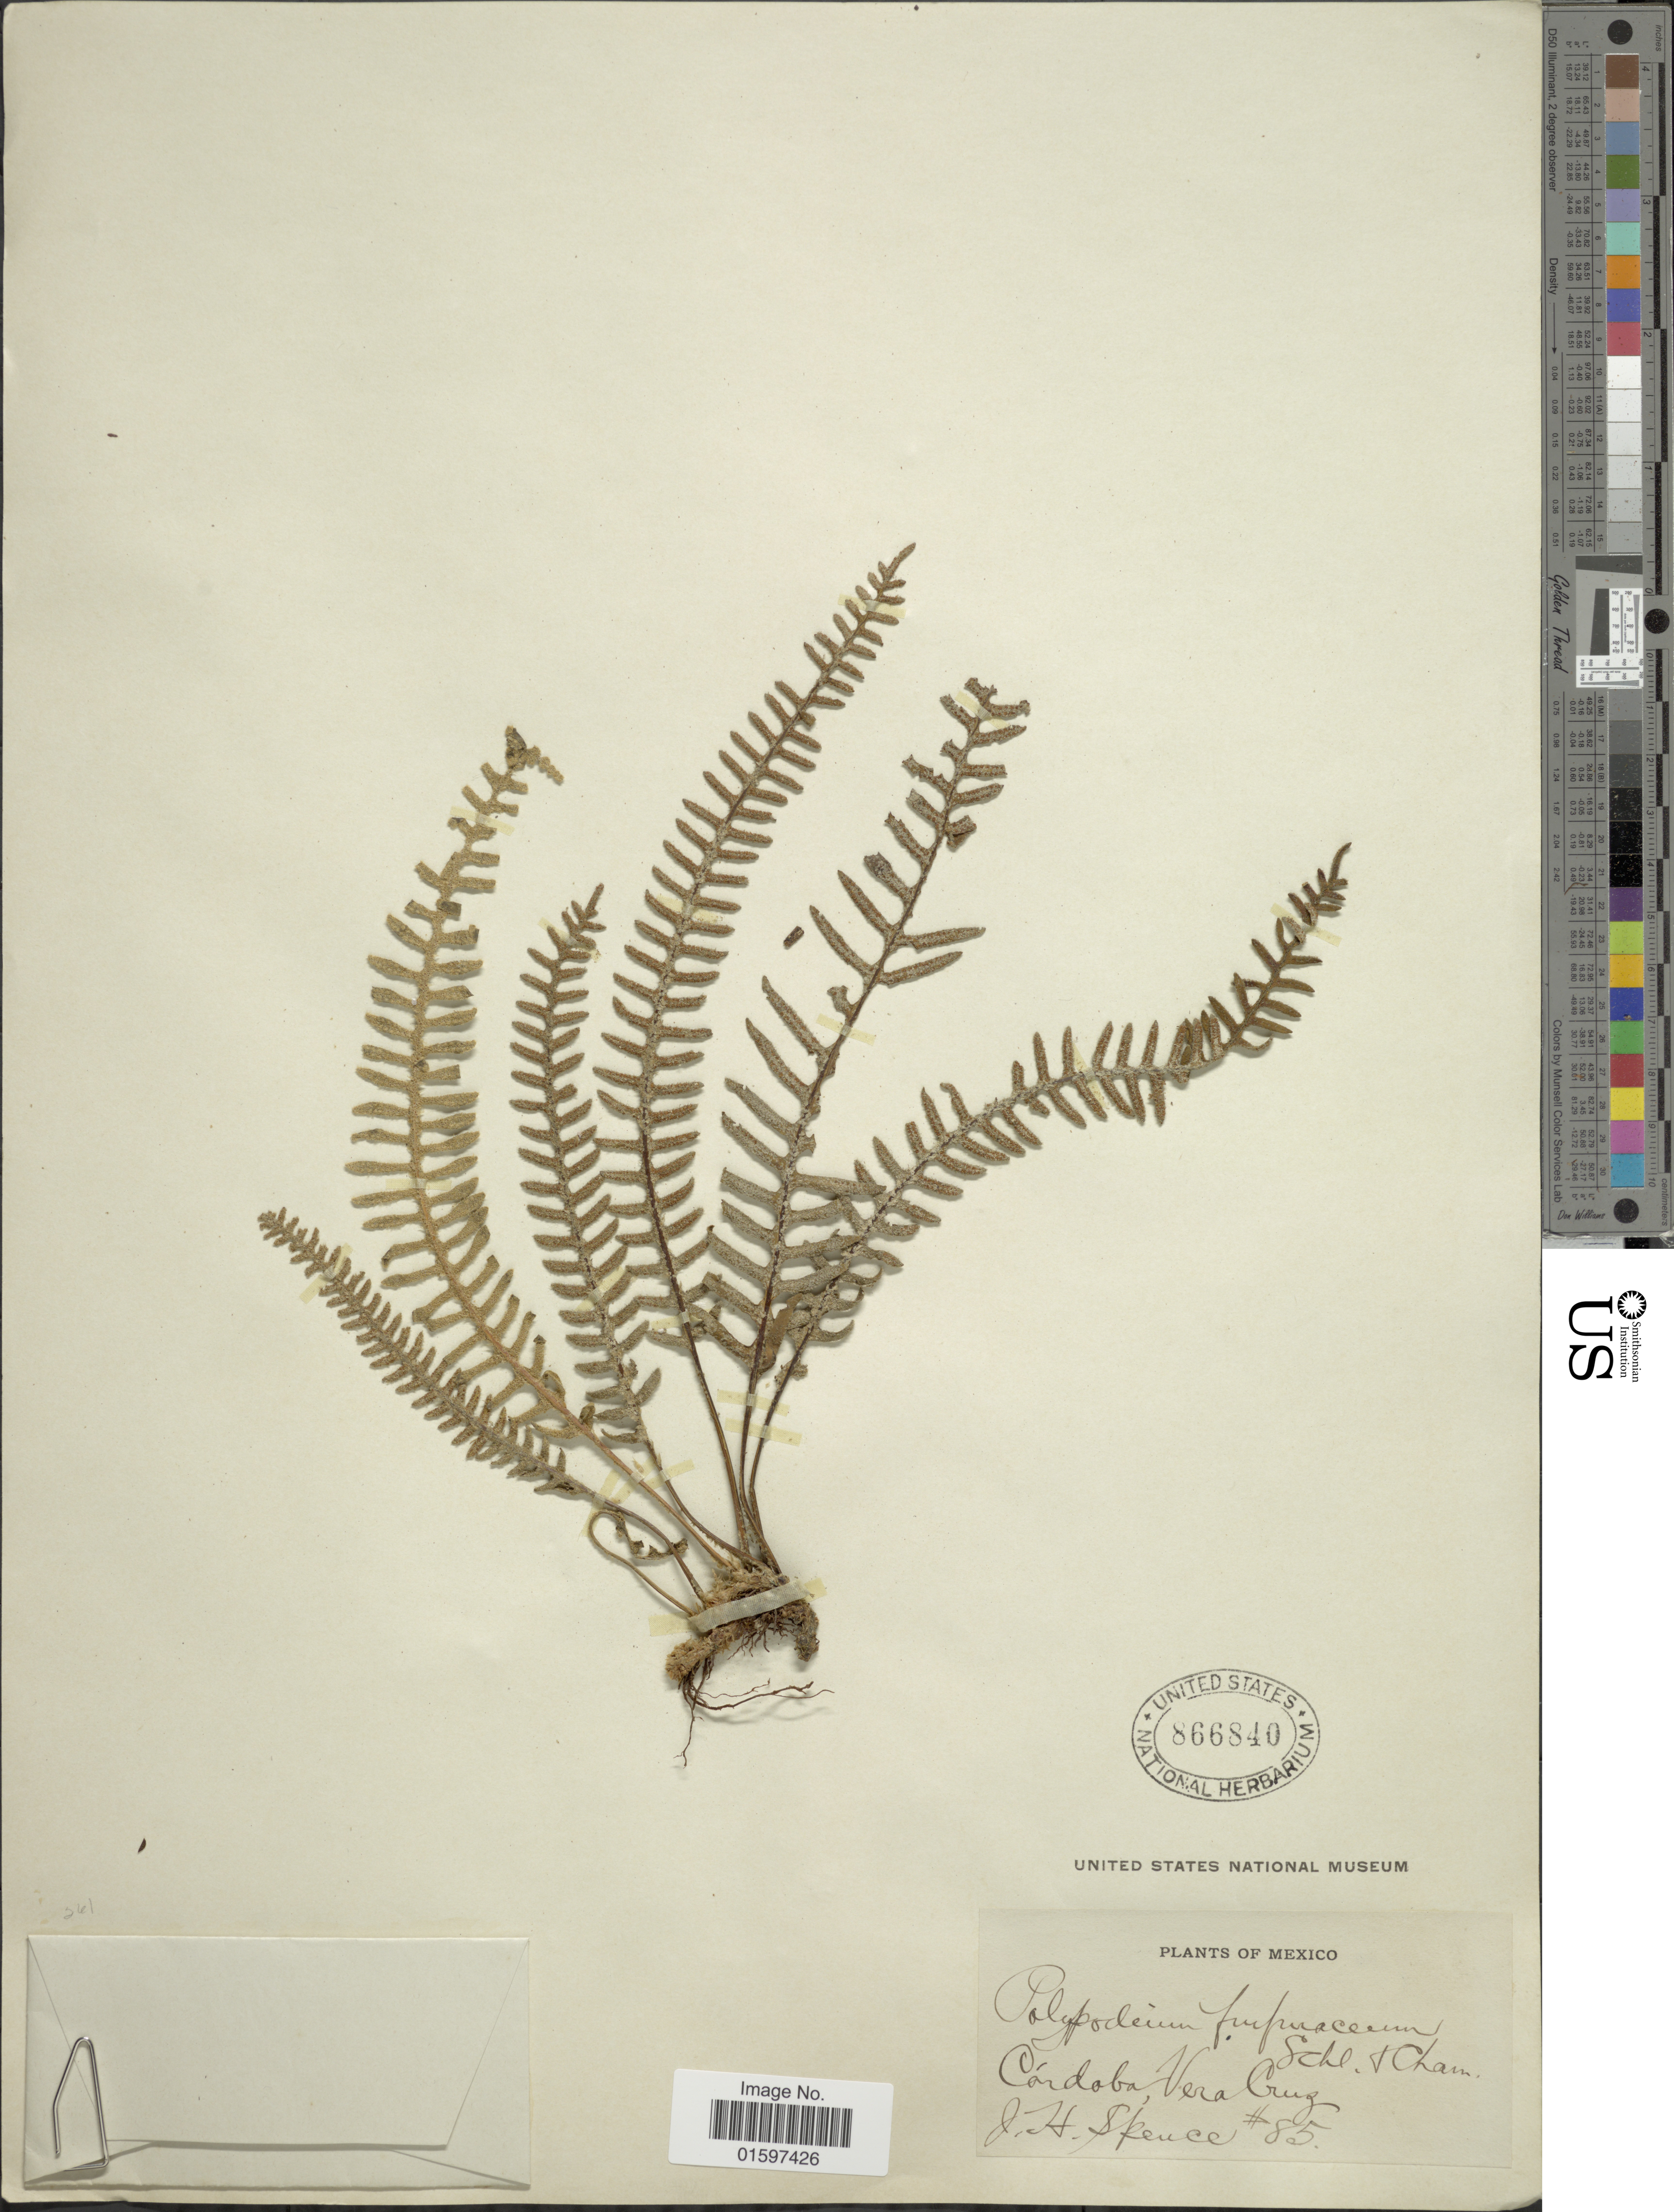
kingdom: Plantae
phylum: Tracheophyta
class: Polypodiopsida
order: Polypodiales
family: Polypodiaceae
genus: Pleopeltis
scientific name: Pleopeltis furfuracea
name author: (Schltdl. & Cham.) A.R. Sm. & Tejero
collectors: J. Spence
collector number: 85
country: Mexico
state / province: Veracruz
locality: Mexico, Córdoba, Vera Cruz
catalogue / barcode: US 866840